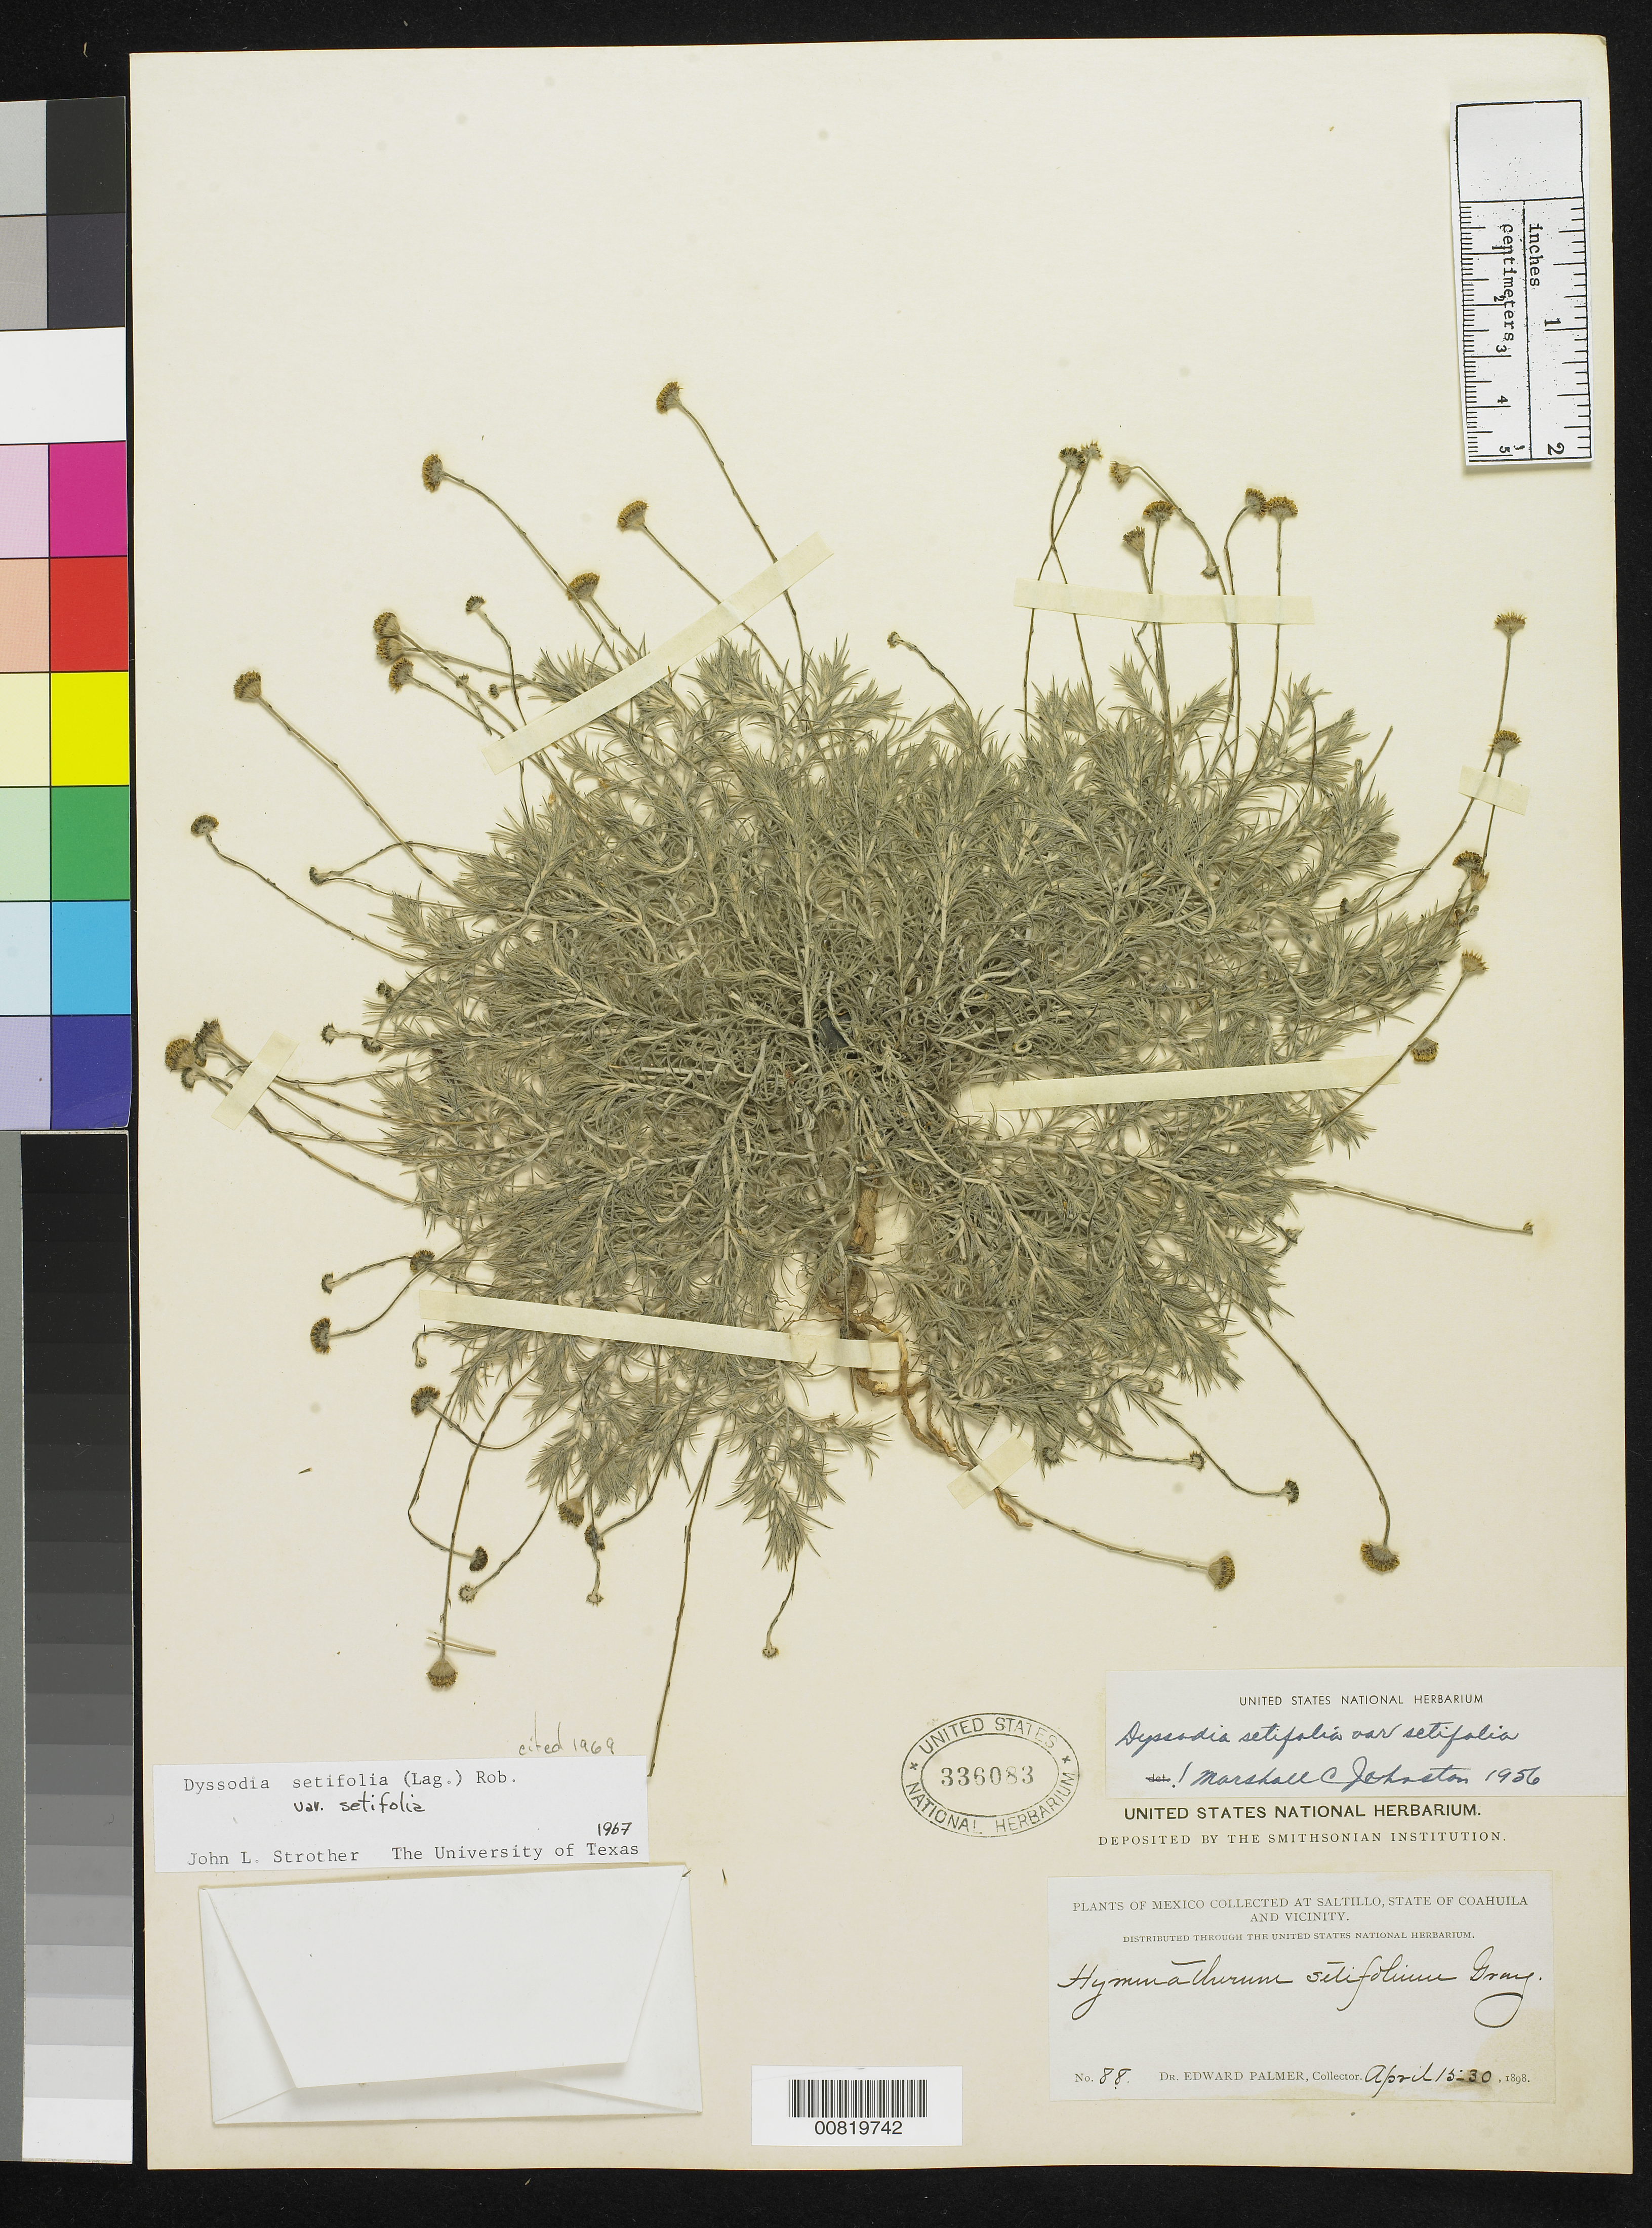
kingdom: Plantae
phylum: Tracheophyta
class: Magnoliopsida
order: Asterales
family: Asteraceae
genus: Thymophylla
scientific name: Thymophylla setifolia var. setifolia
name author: Lag.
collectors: E. Palmer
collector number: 88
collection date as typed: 15 Apr 1898 to 30 Apr 1898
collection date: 1898-04-15/1898-04-30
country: Mexico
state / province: Coahuila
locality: Saltillo, Coahuila and vicinity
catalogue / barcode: US 336083